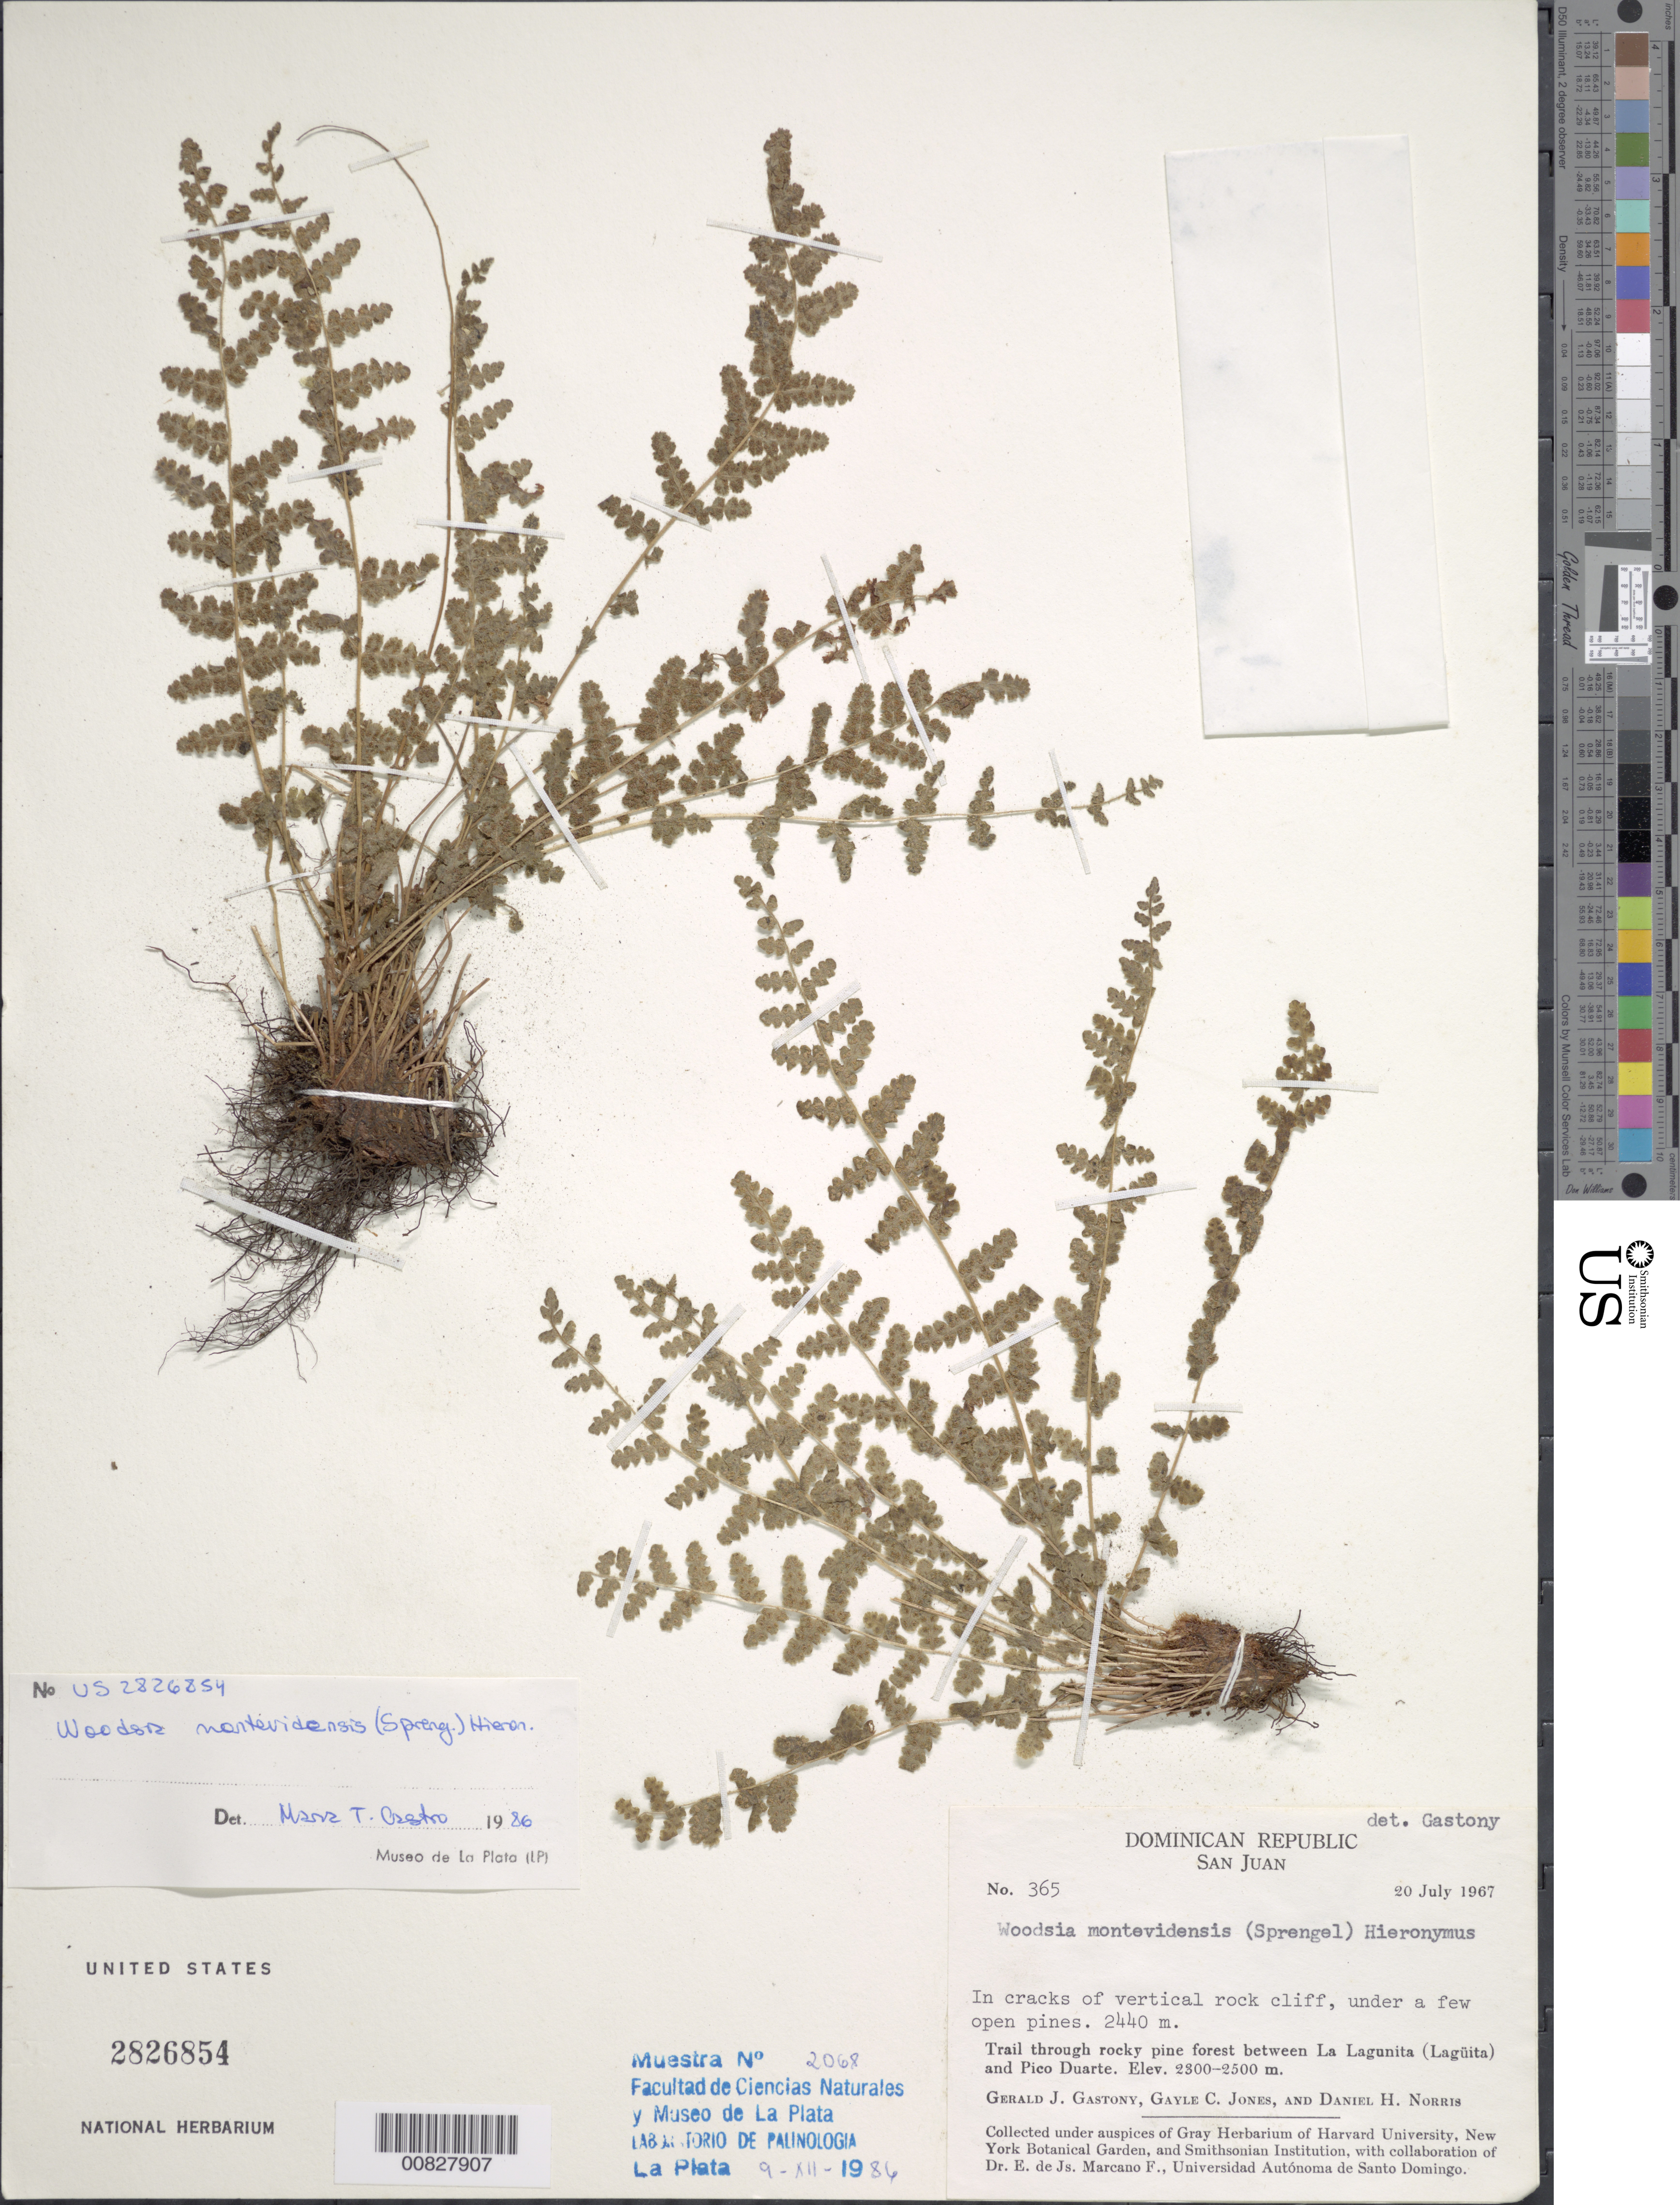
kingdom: Plantae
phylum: Tracheophyta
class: Polypodiopsida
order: Polypodiales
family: Woodsiaceae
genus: Woodsia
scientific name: Woodsia montevidensis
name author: (Spreng.) Hieron.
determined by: Castro, M. T.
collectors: G. Gastony, G. C. Jones & D. H. Norris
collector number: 365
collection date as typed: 20 Jul 1967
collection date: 1967-07-20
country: Dominican Republic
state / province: San Juan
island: Hispaniola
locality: La Lagunita to Pico Duarte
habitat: In cracks of vertical rock cliff, under a few open pines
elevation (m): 2440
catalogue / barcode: US 2826854